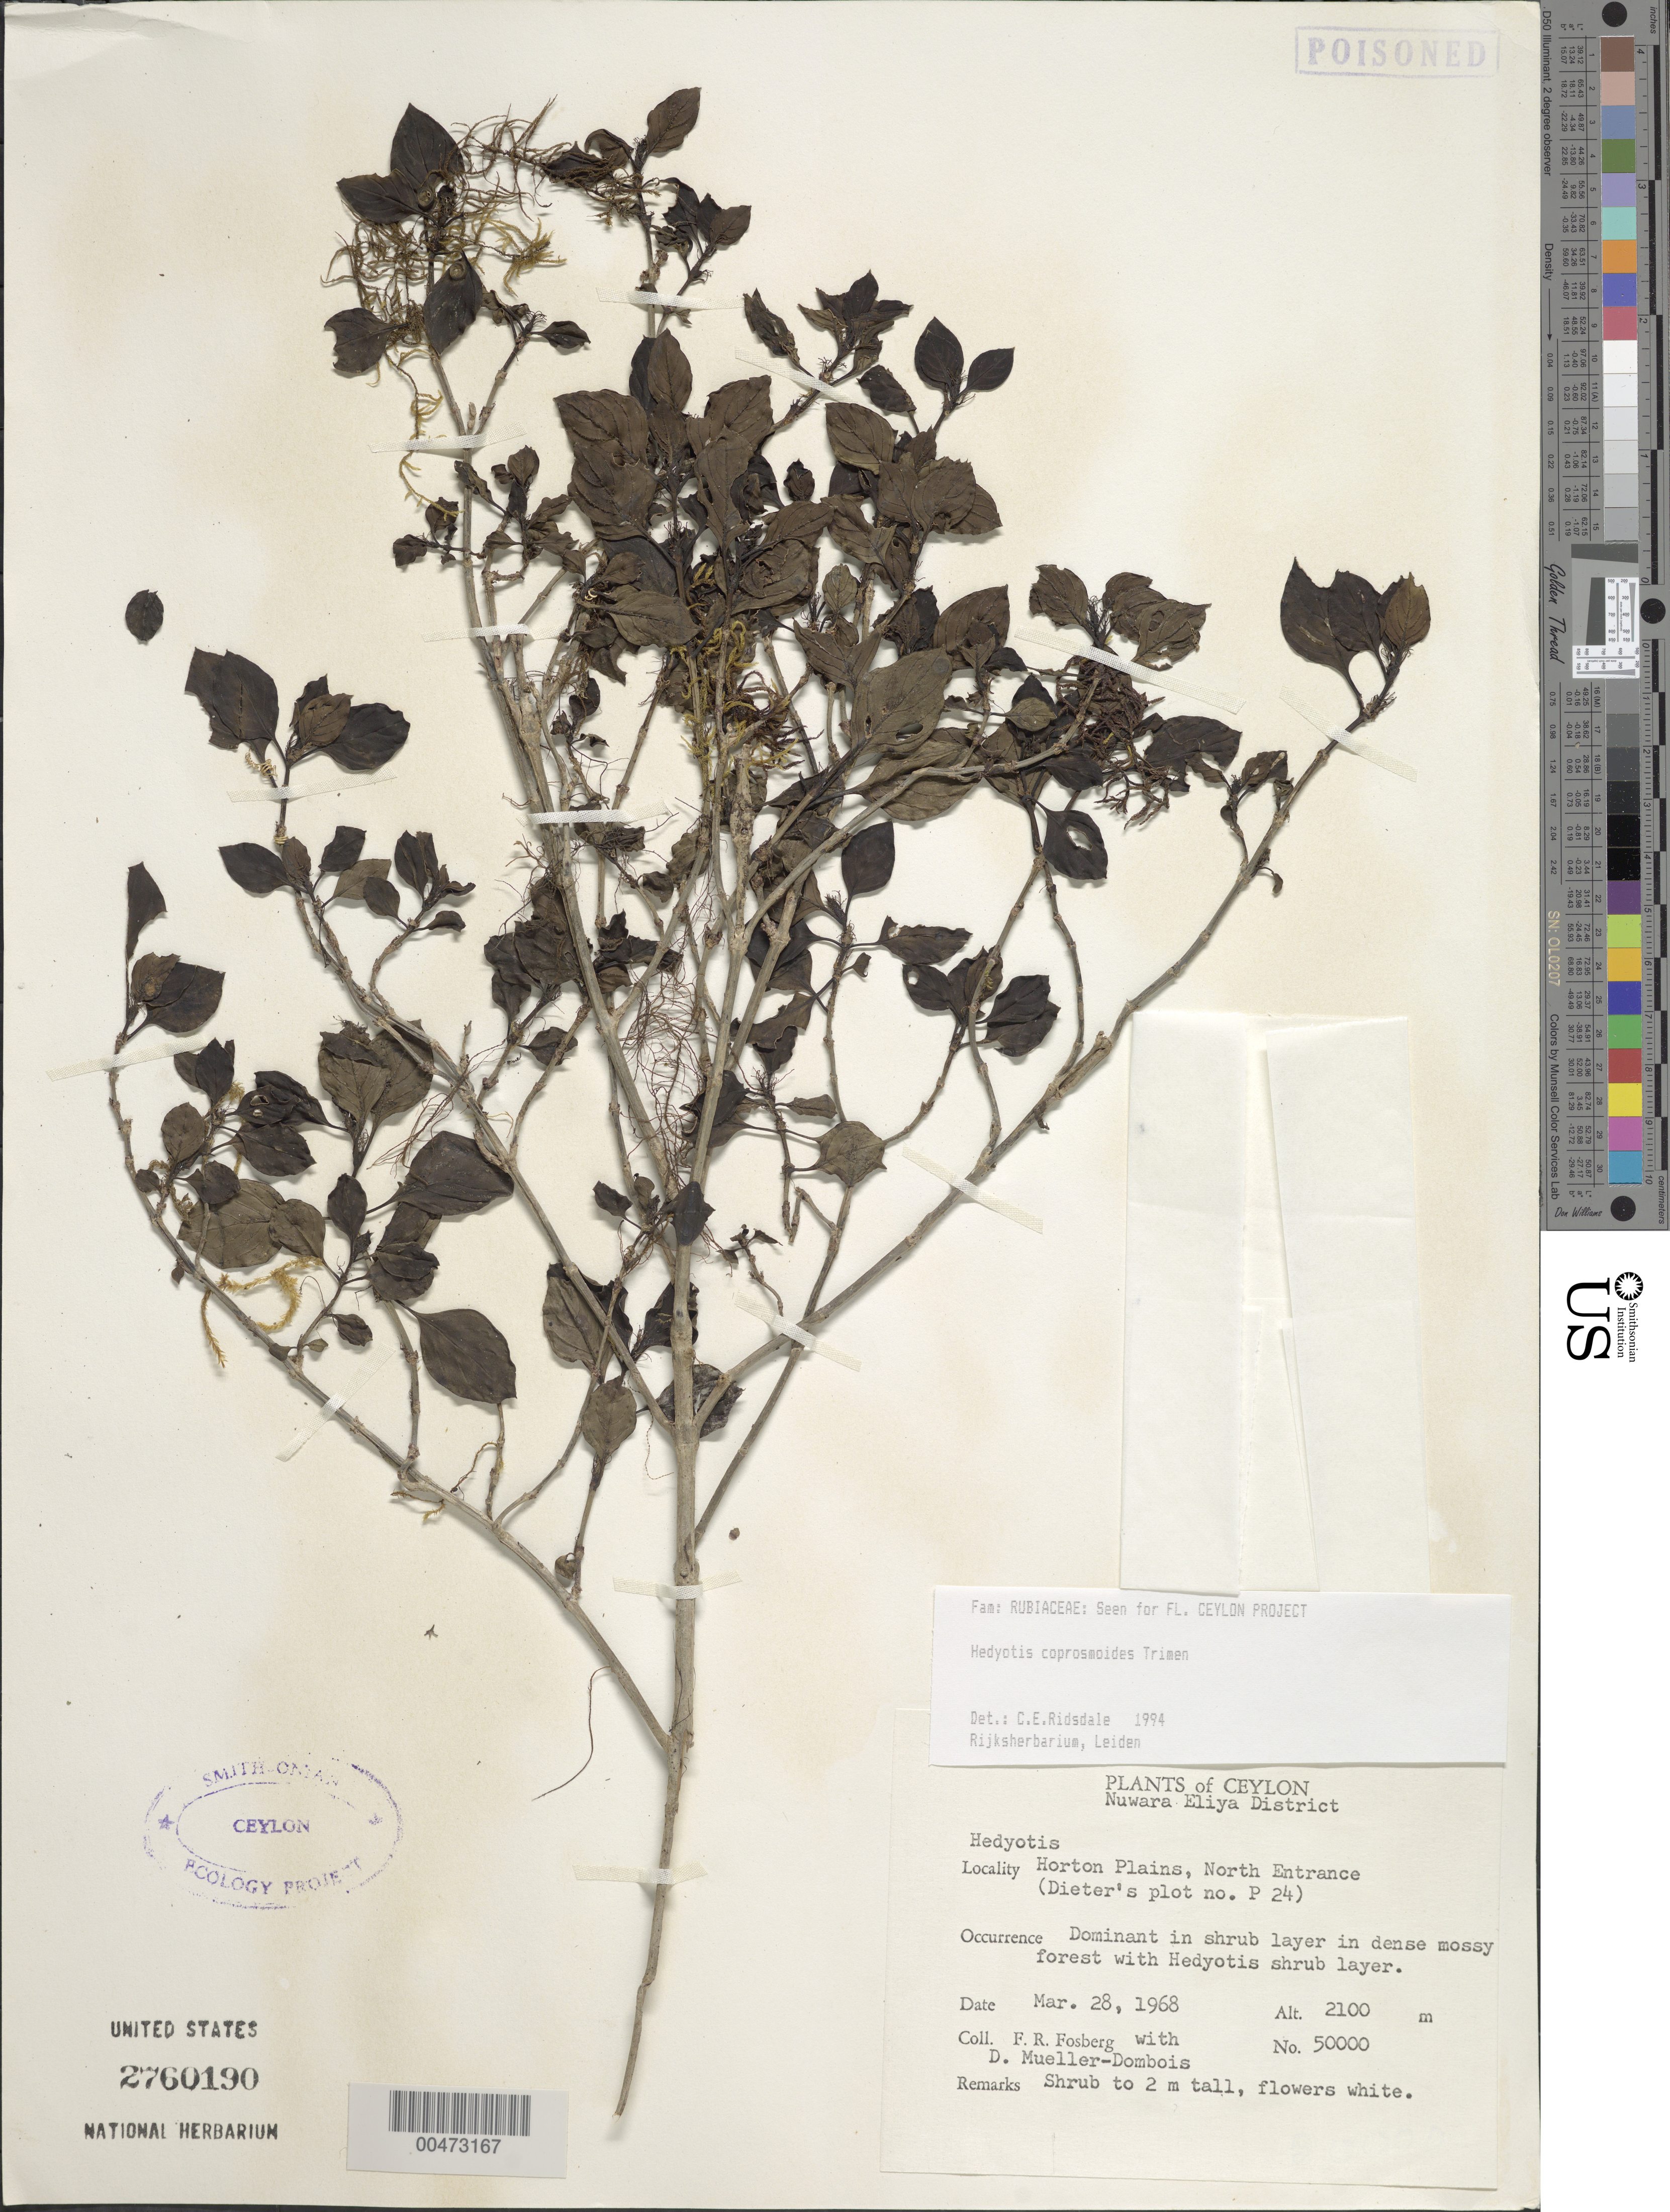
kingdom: Plantae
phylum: Tracheophyta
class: Magnoliopsida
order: Gentianales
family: Rubiaceae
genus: Hedyotis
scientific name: Hedyotis coprosmoides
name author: Trimen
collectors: F. R. Fosberg & D. Mueller-Dombois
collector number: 50000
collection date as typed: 28 Mar 1968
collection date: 1968-03-28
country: Sri Lanka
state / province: Central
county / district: Nuwara Eliya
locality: Horton Plains, North Entrance (Dieter's plot no P24)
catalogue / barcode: US 2760190